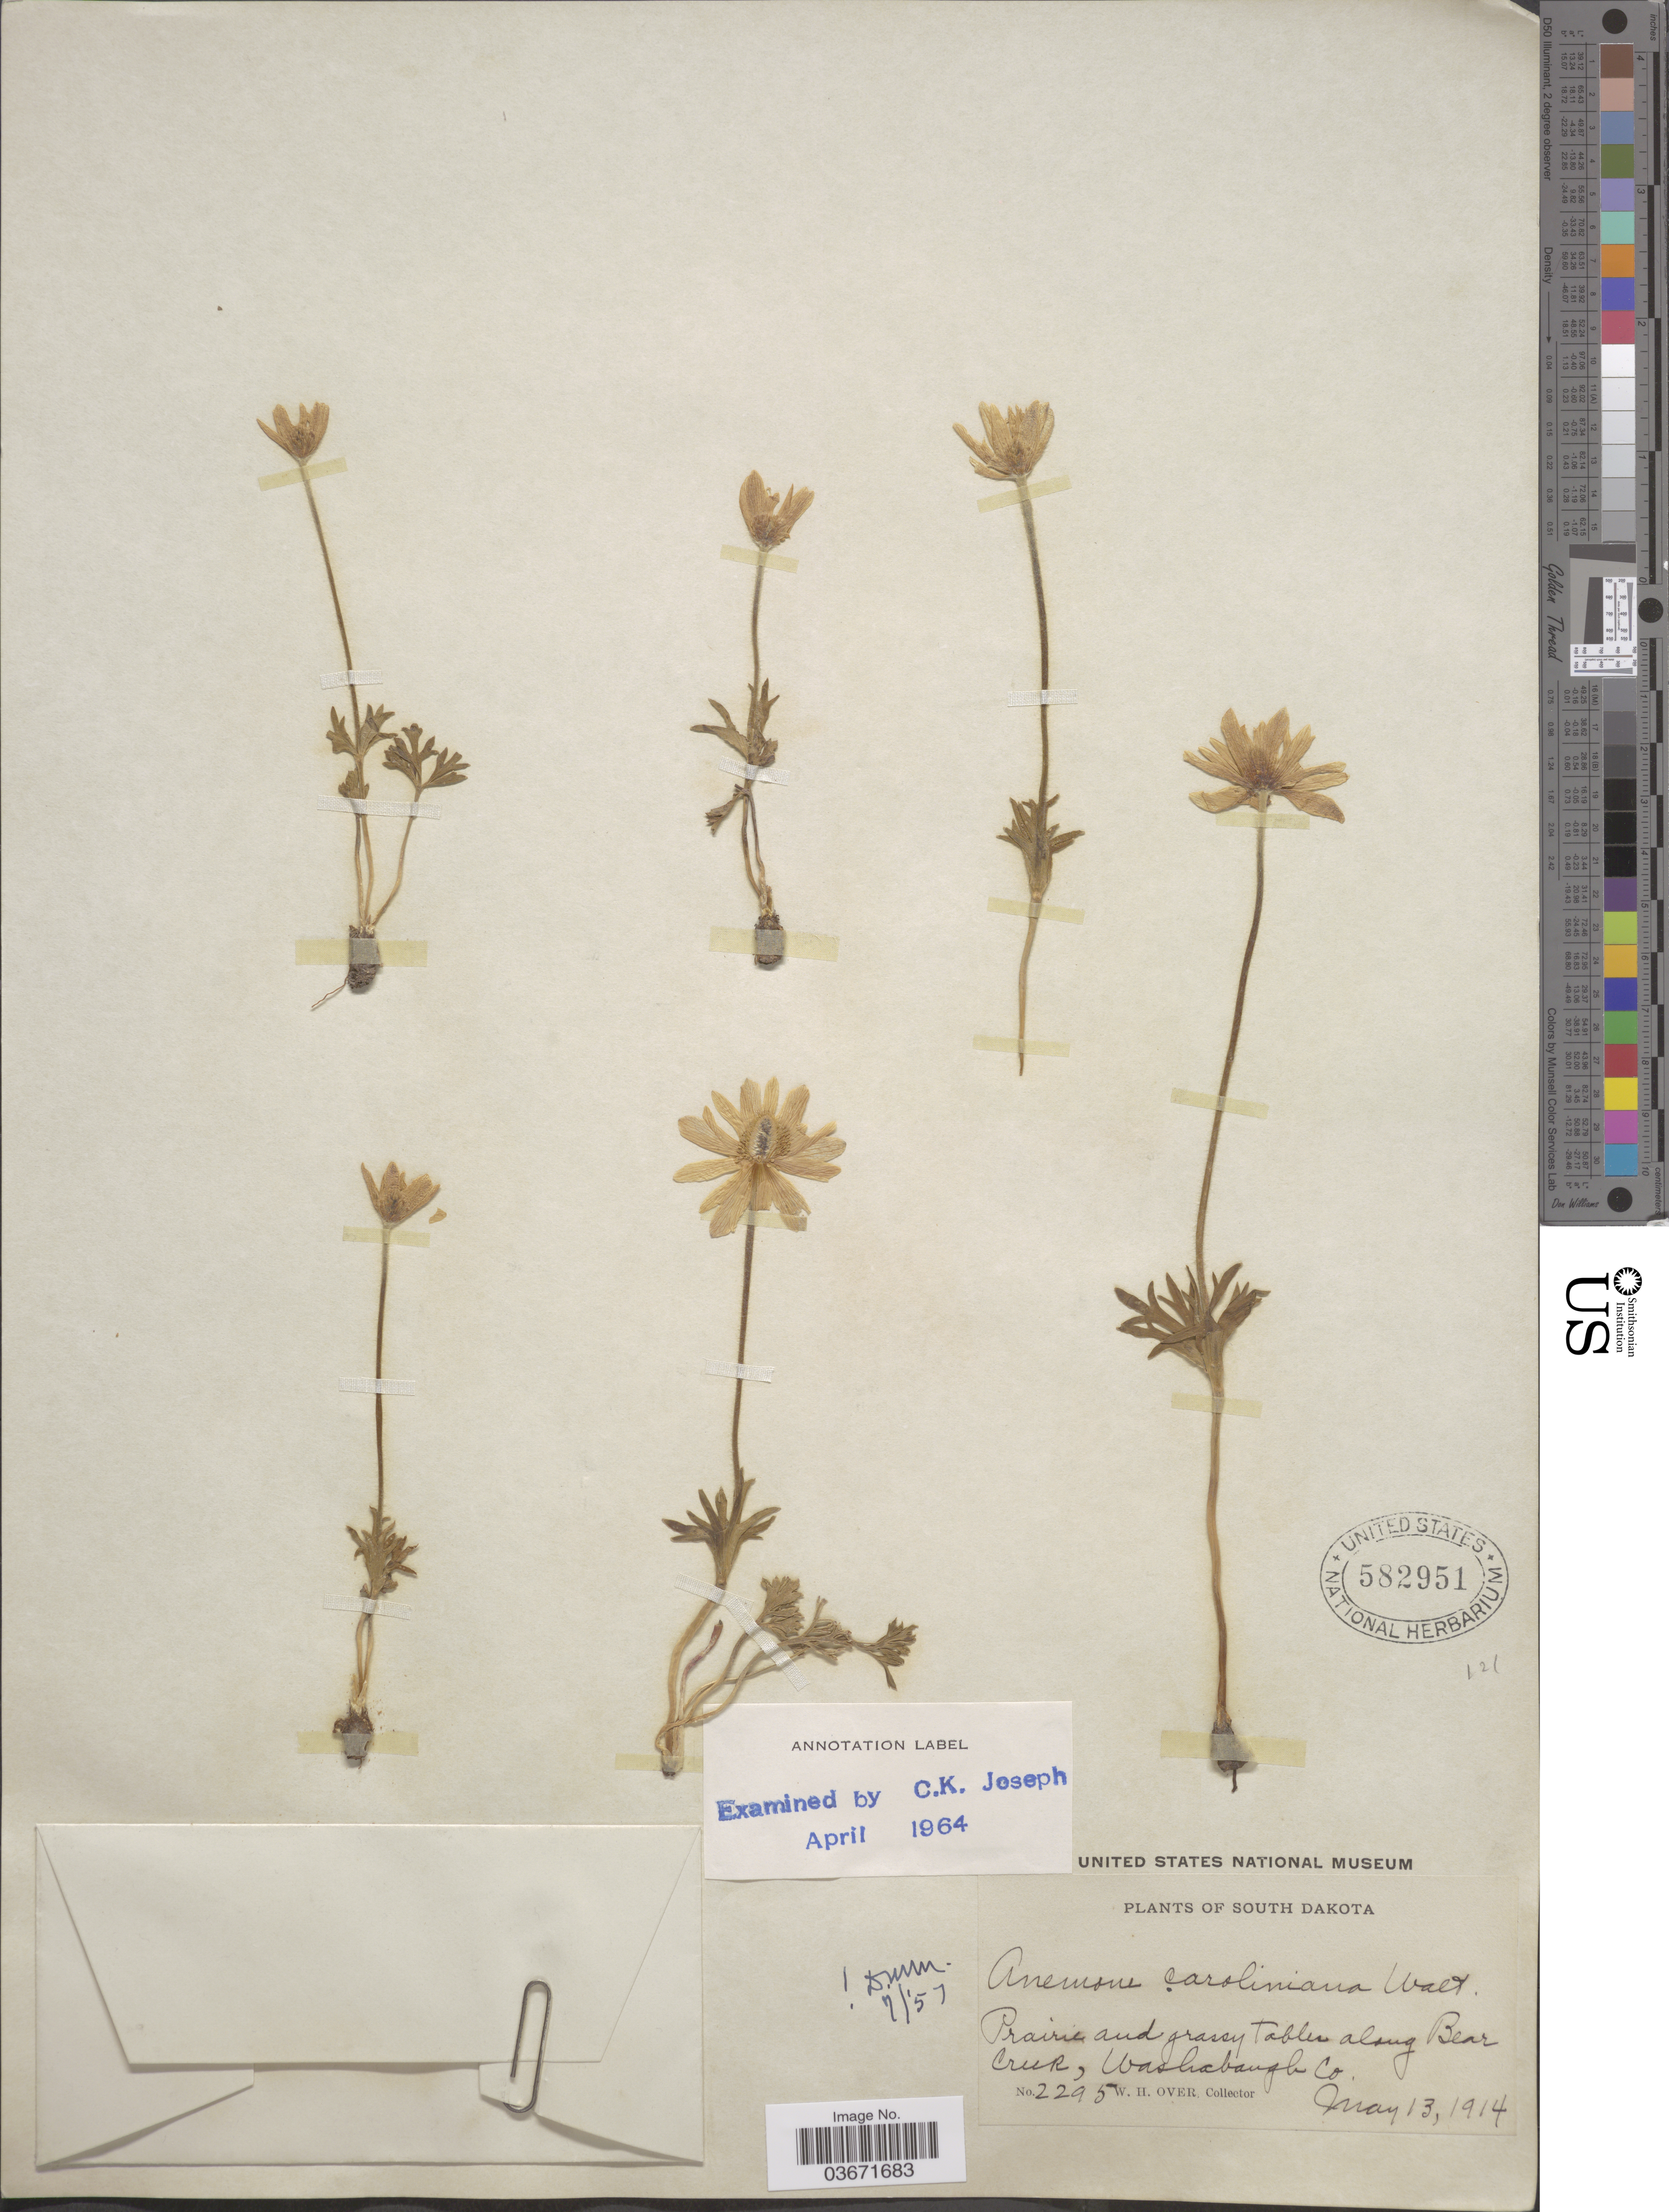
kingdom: Plantae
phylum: Tracheophyta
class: Magnoliopsida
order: Ranunculales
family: Ranunculaceae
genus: Anemone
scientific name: Anemone caroliniana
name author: Walter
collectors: W. Over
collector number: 2295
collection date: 1914-05-13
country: United States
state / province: South Dakota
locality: Prairie and grassy tables along Bear Creek, Washabaugh Co.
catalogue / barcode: US 582951